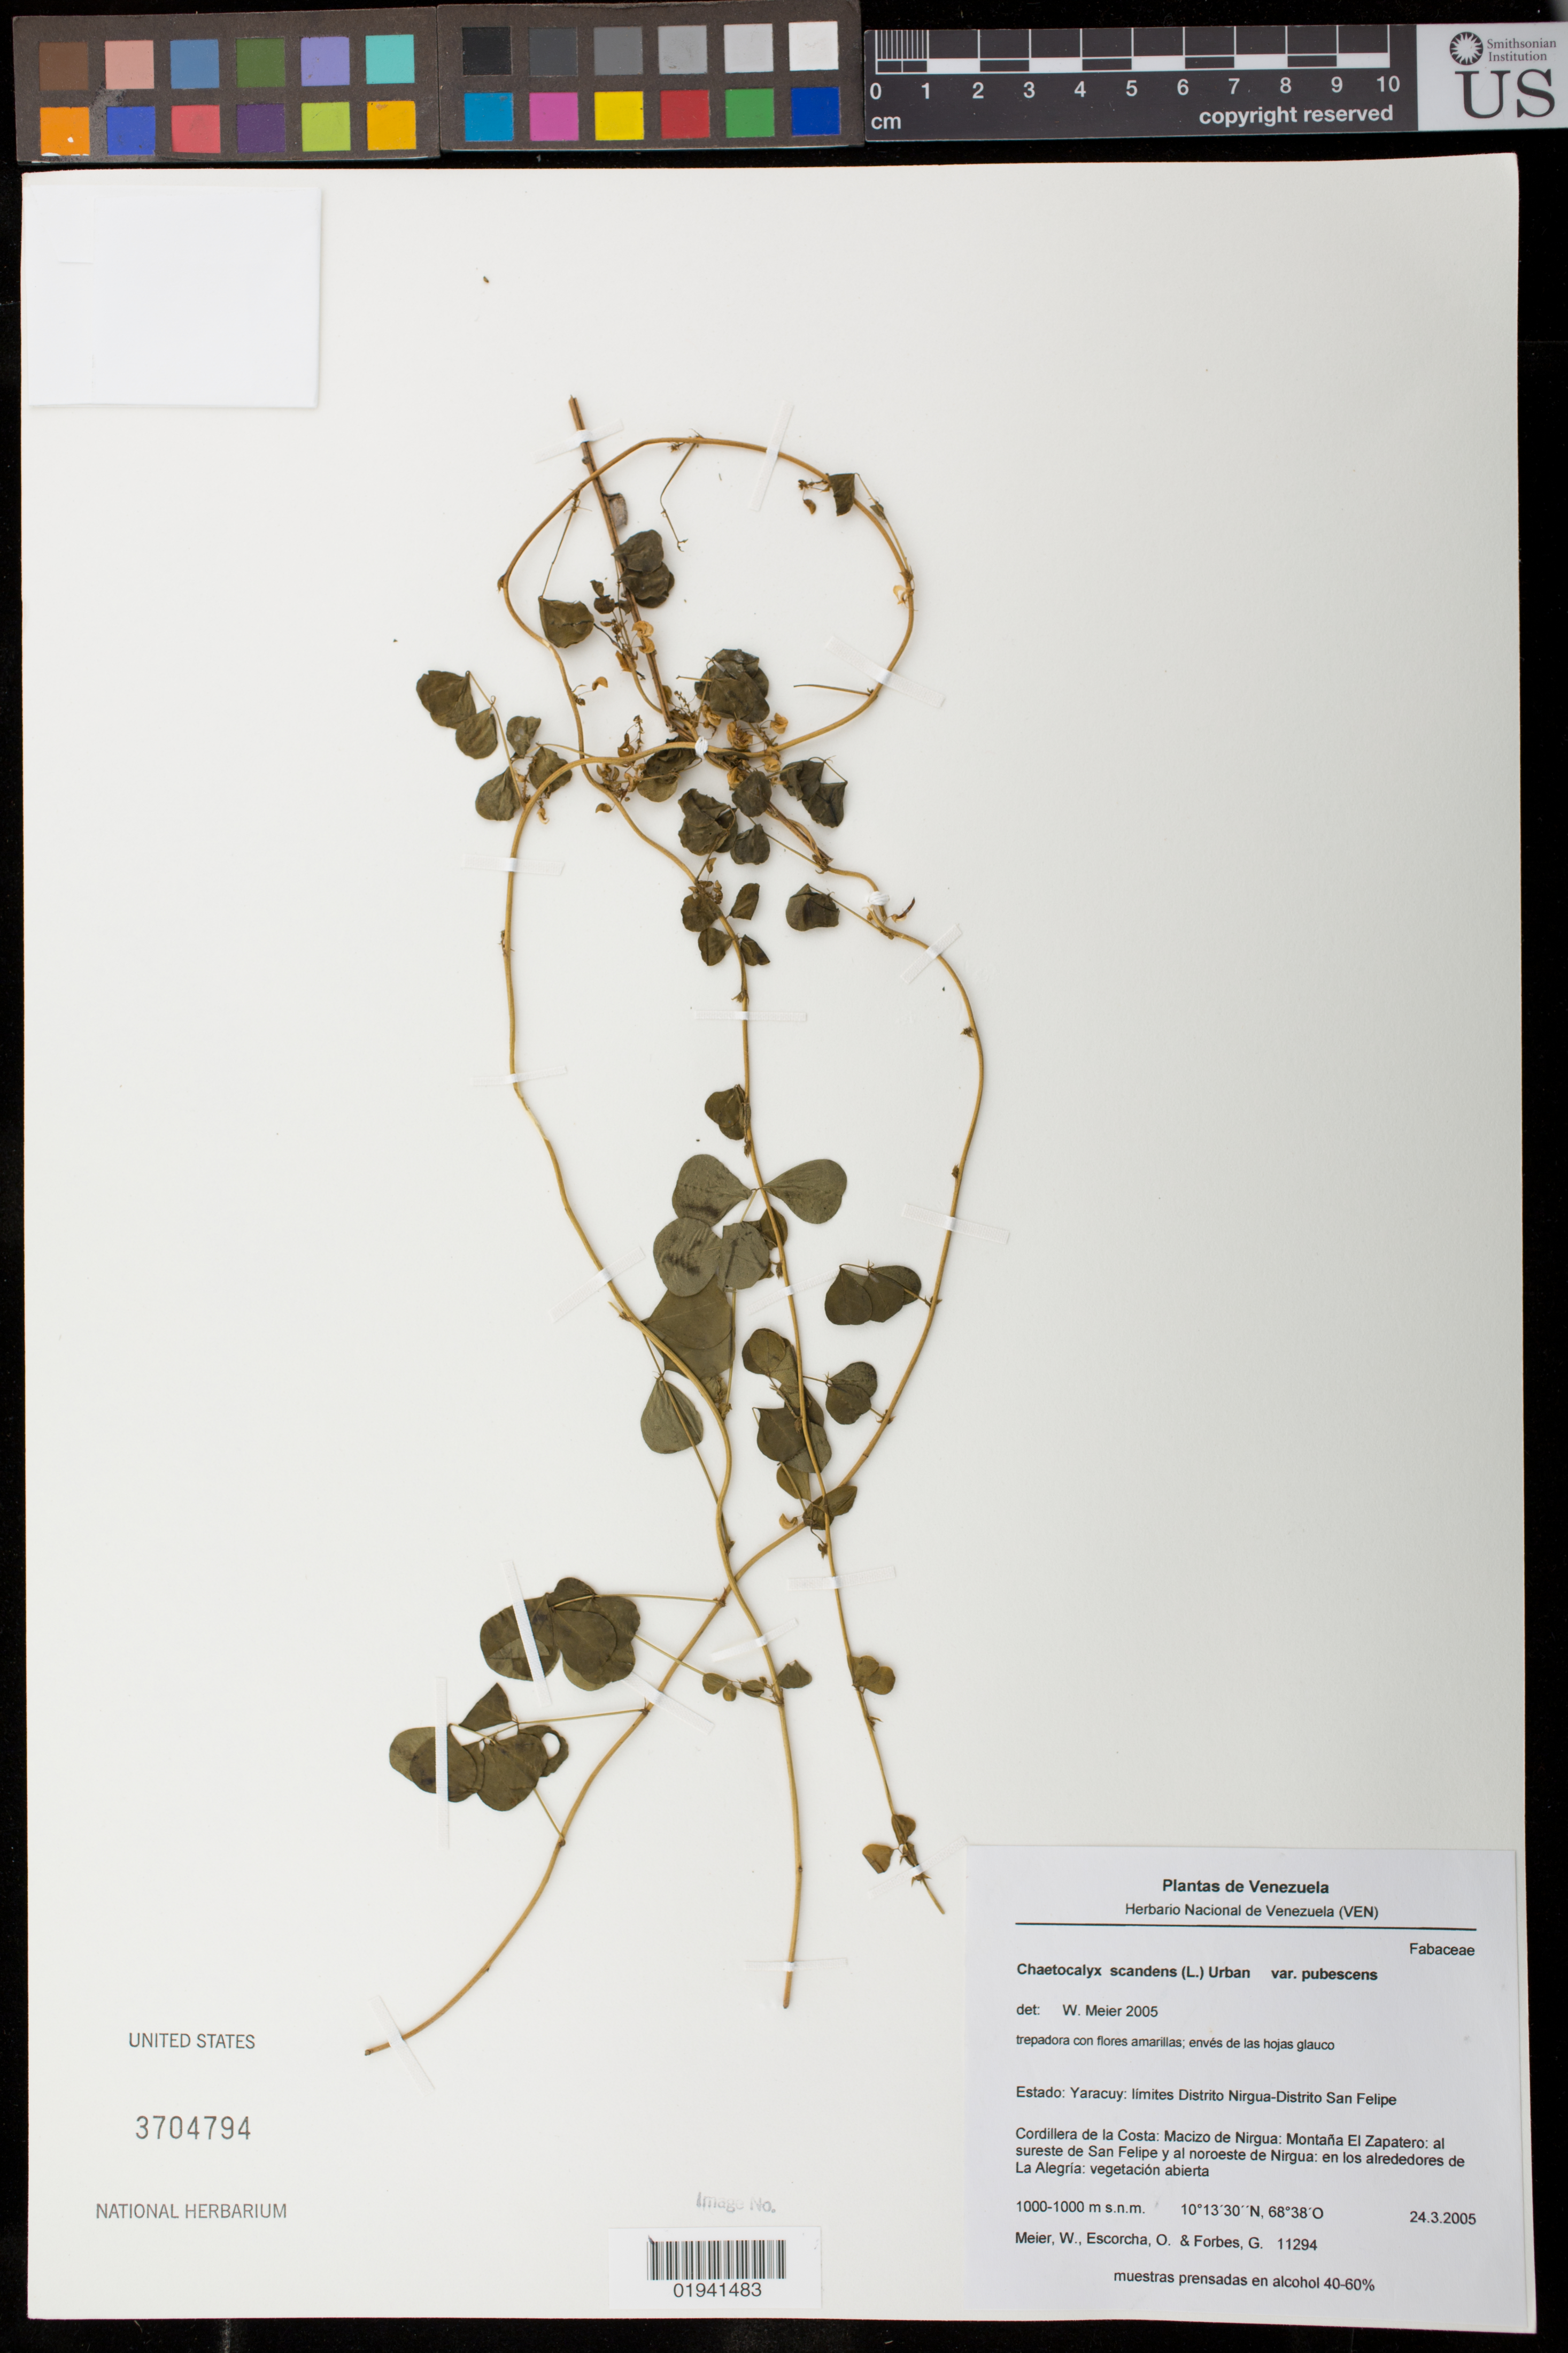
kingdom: Plantae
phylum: Tracheophyta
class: Magnoliopsida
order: Fabales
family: Fabaceae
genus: Chaetocalyx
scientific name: Chaetocalyx scandens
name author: (L.) Urb.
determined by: Meier, Winfried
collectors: W. Meier, O. Escorcha & G. Forbes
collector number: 11294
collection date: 2005-03-24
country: Venezuela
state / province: Yaracuy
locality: limites Distrito Nirgua-Distrito San Felipe. Cordillera de la Costa: Macizo de Nirgua: Montana El Zapatero: al sureste de San Felipe y al noroeste de Nirgua: en los alrededores de La Alegria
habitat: vegetacion abierta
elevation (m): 1000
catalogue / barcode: US 3704794